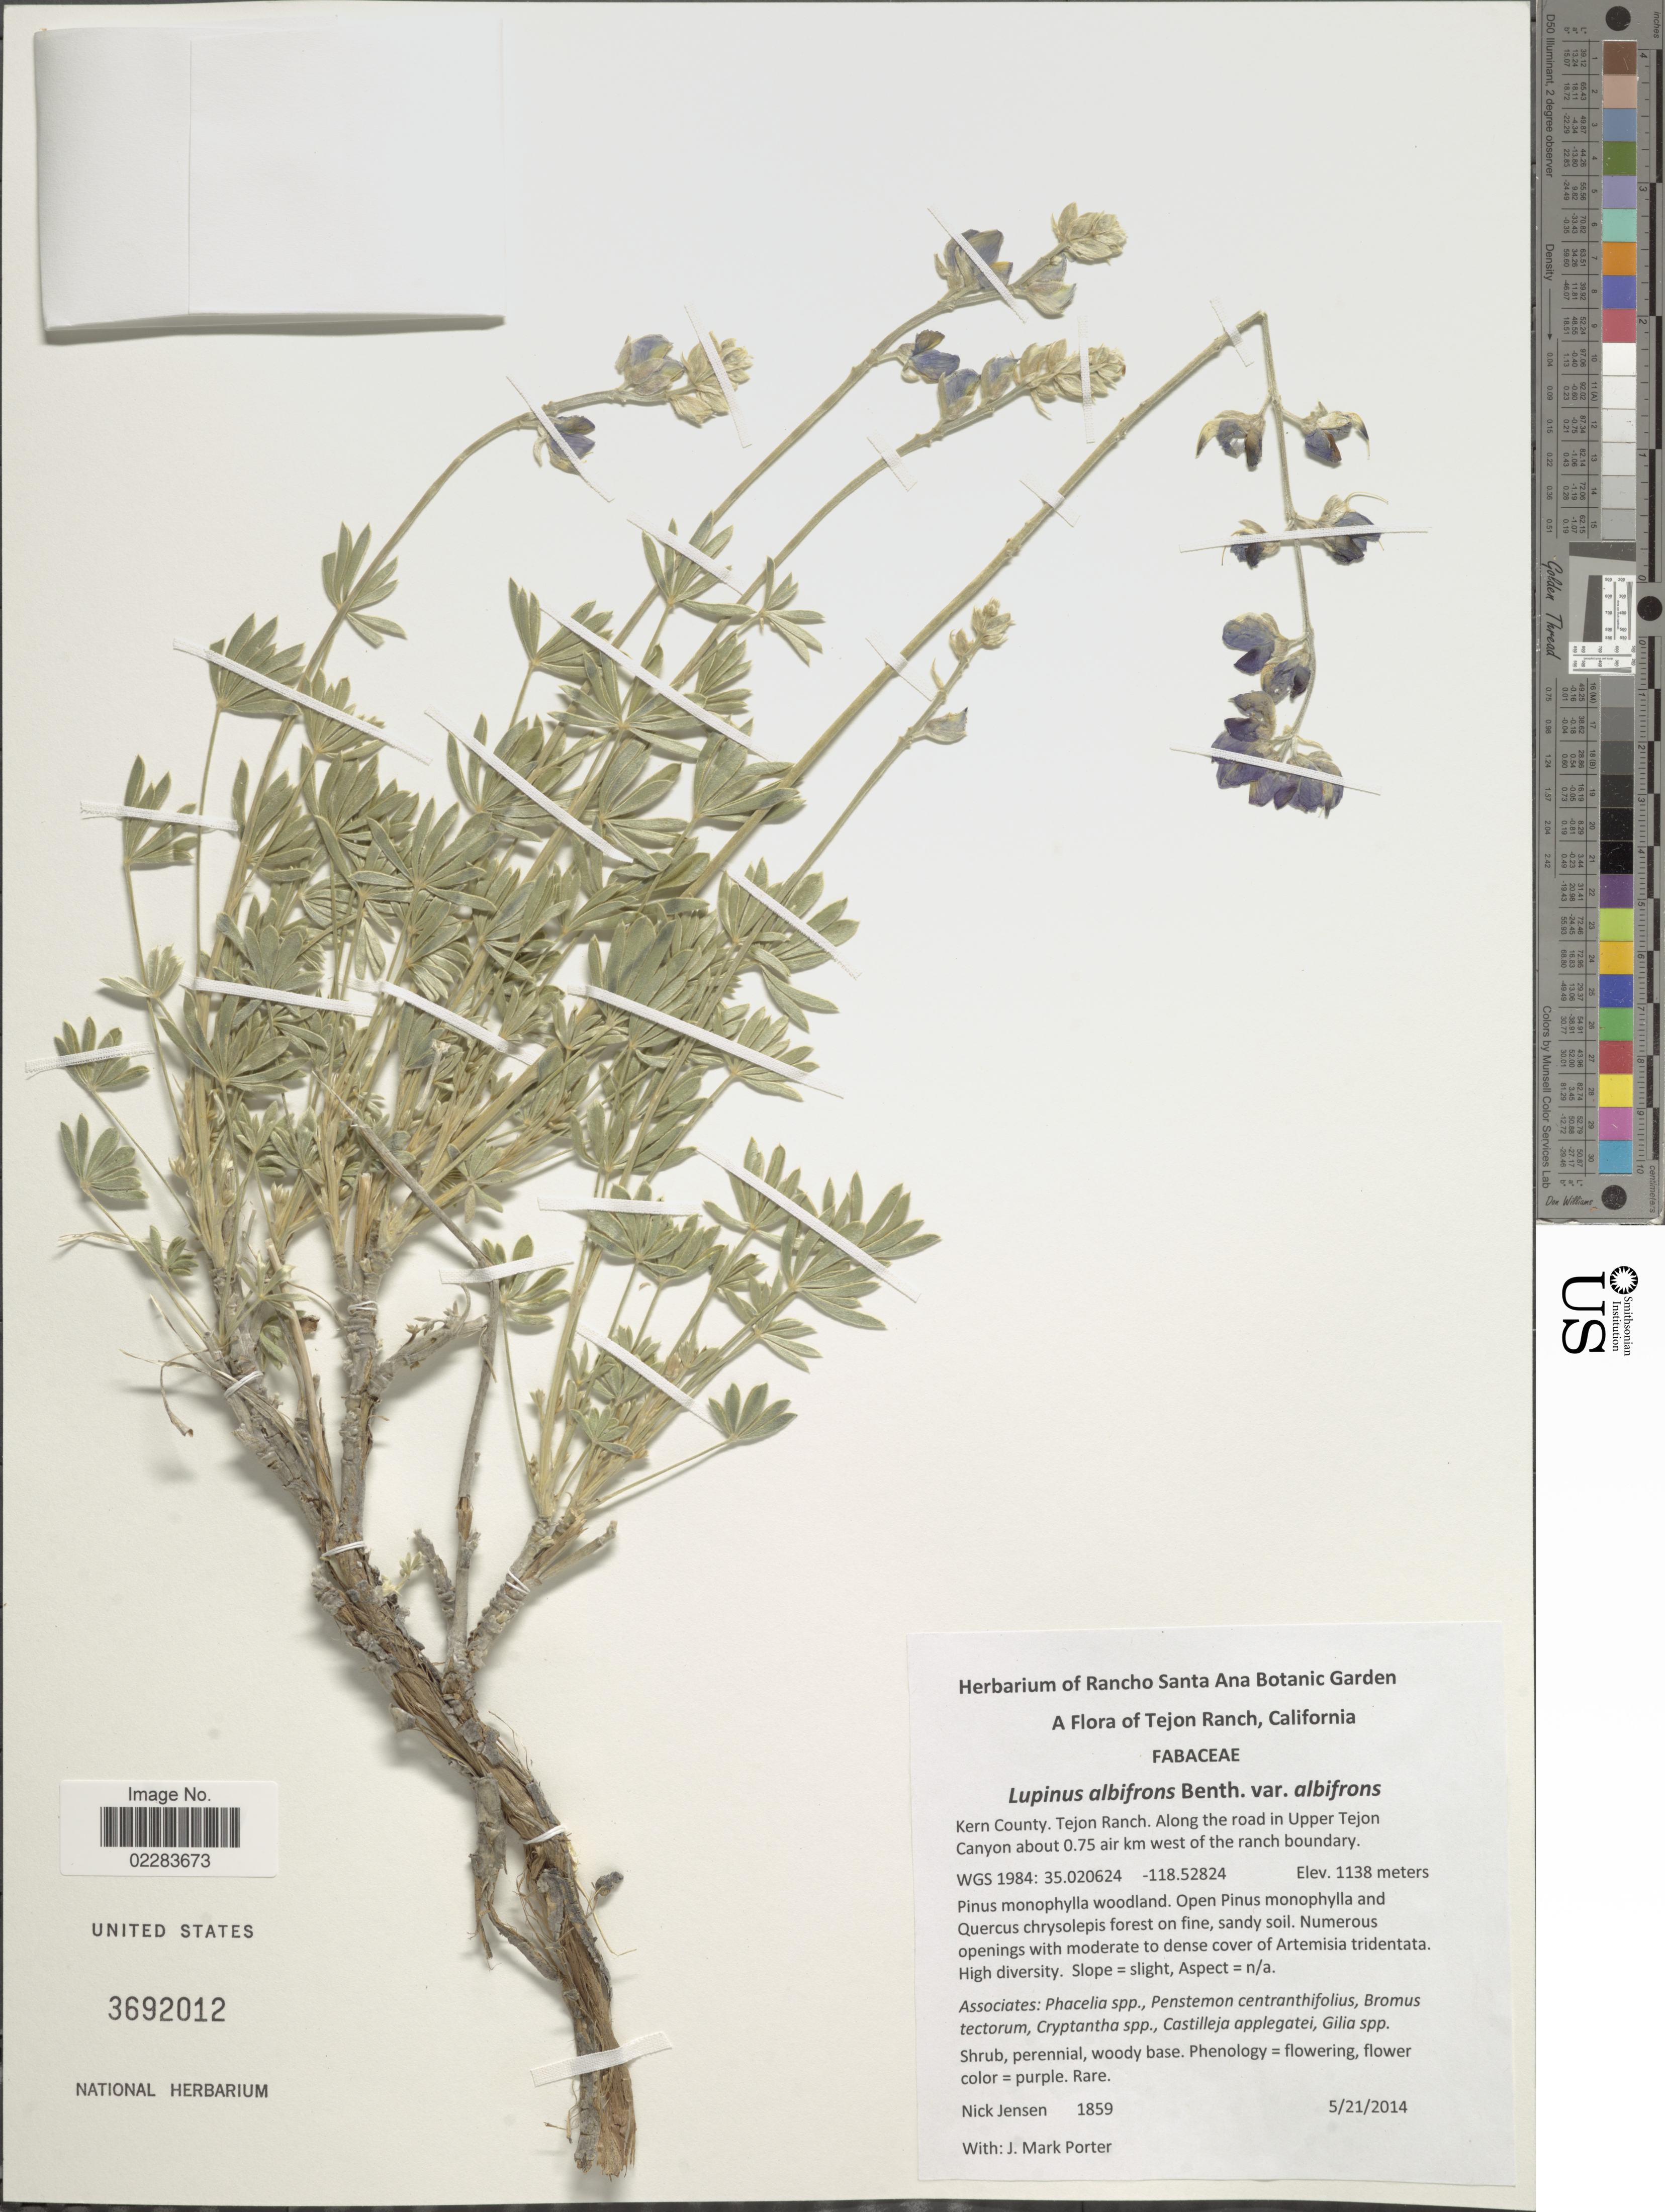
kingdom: Plantae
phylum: Tracheophyta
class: Magnoliopsida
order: Fabales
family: Fabaceae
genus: Lupinus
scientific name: Lupinus albifrons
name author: Benth.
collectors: N. Jensen & J. M. Porter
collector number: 1859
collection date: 2014-05-21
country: United States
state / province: California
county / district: Kern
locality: Tejon Range. Kern County. Along the road in upper Tejon Canyon about 0.75 air km west of the ranch boundary.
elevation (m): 1138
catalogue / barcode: US 3692012